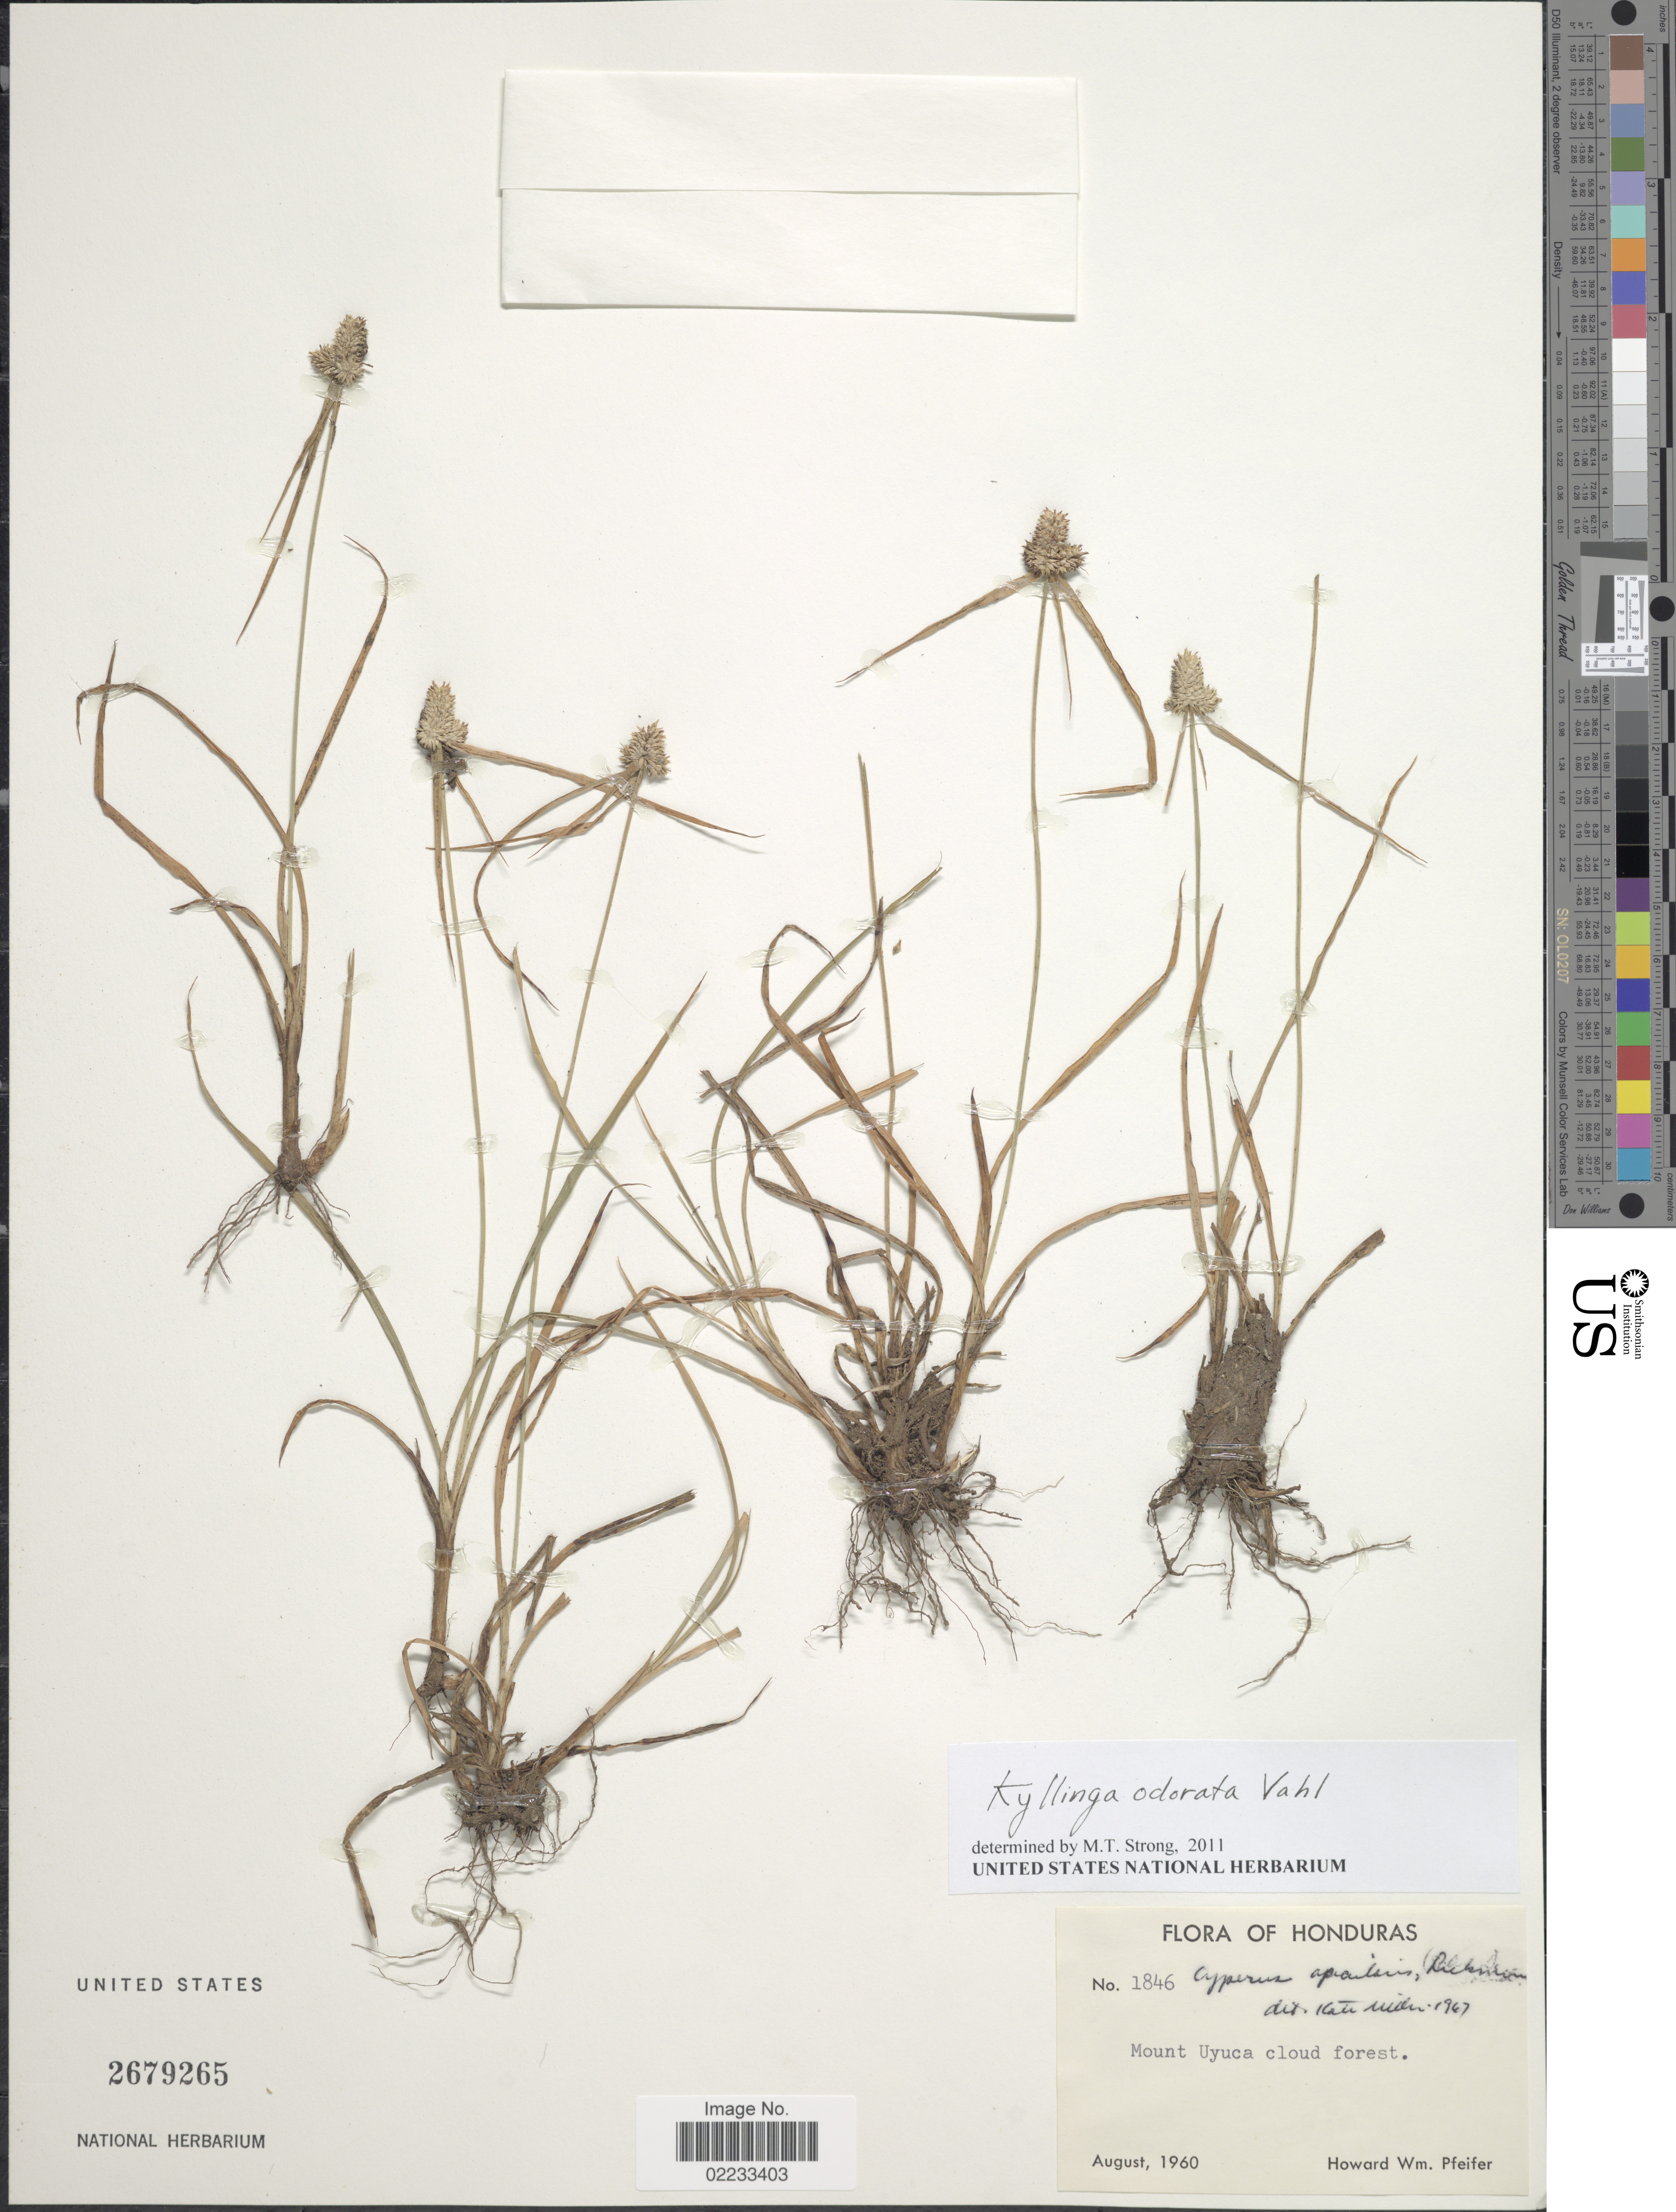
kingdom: Plantae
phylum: Tracheophyta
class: Liliopsida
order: Poales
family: Cyperaceae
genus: Cyperus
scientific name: Cyperus sesquiflorus subsp. sesquiflorus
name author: (Torr.) Mattf. & Kük.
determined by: Strong, M. T., (US), Smithsonian Institution - National Museum of Natural History (UNITED STATES)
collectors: H. W. Pfeifer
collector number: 1846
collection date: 1960-08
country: Honduras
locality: Mount Uyuca cloud forest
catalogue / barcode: US 2679265